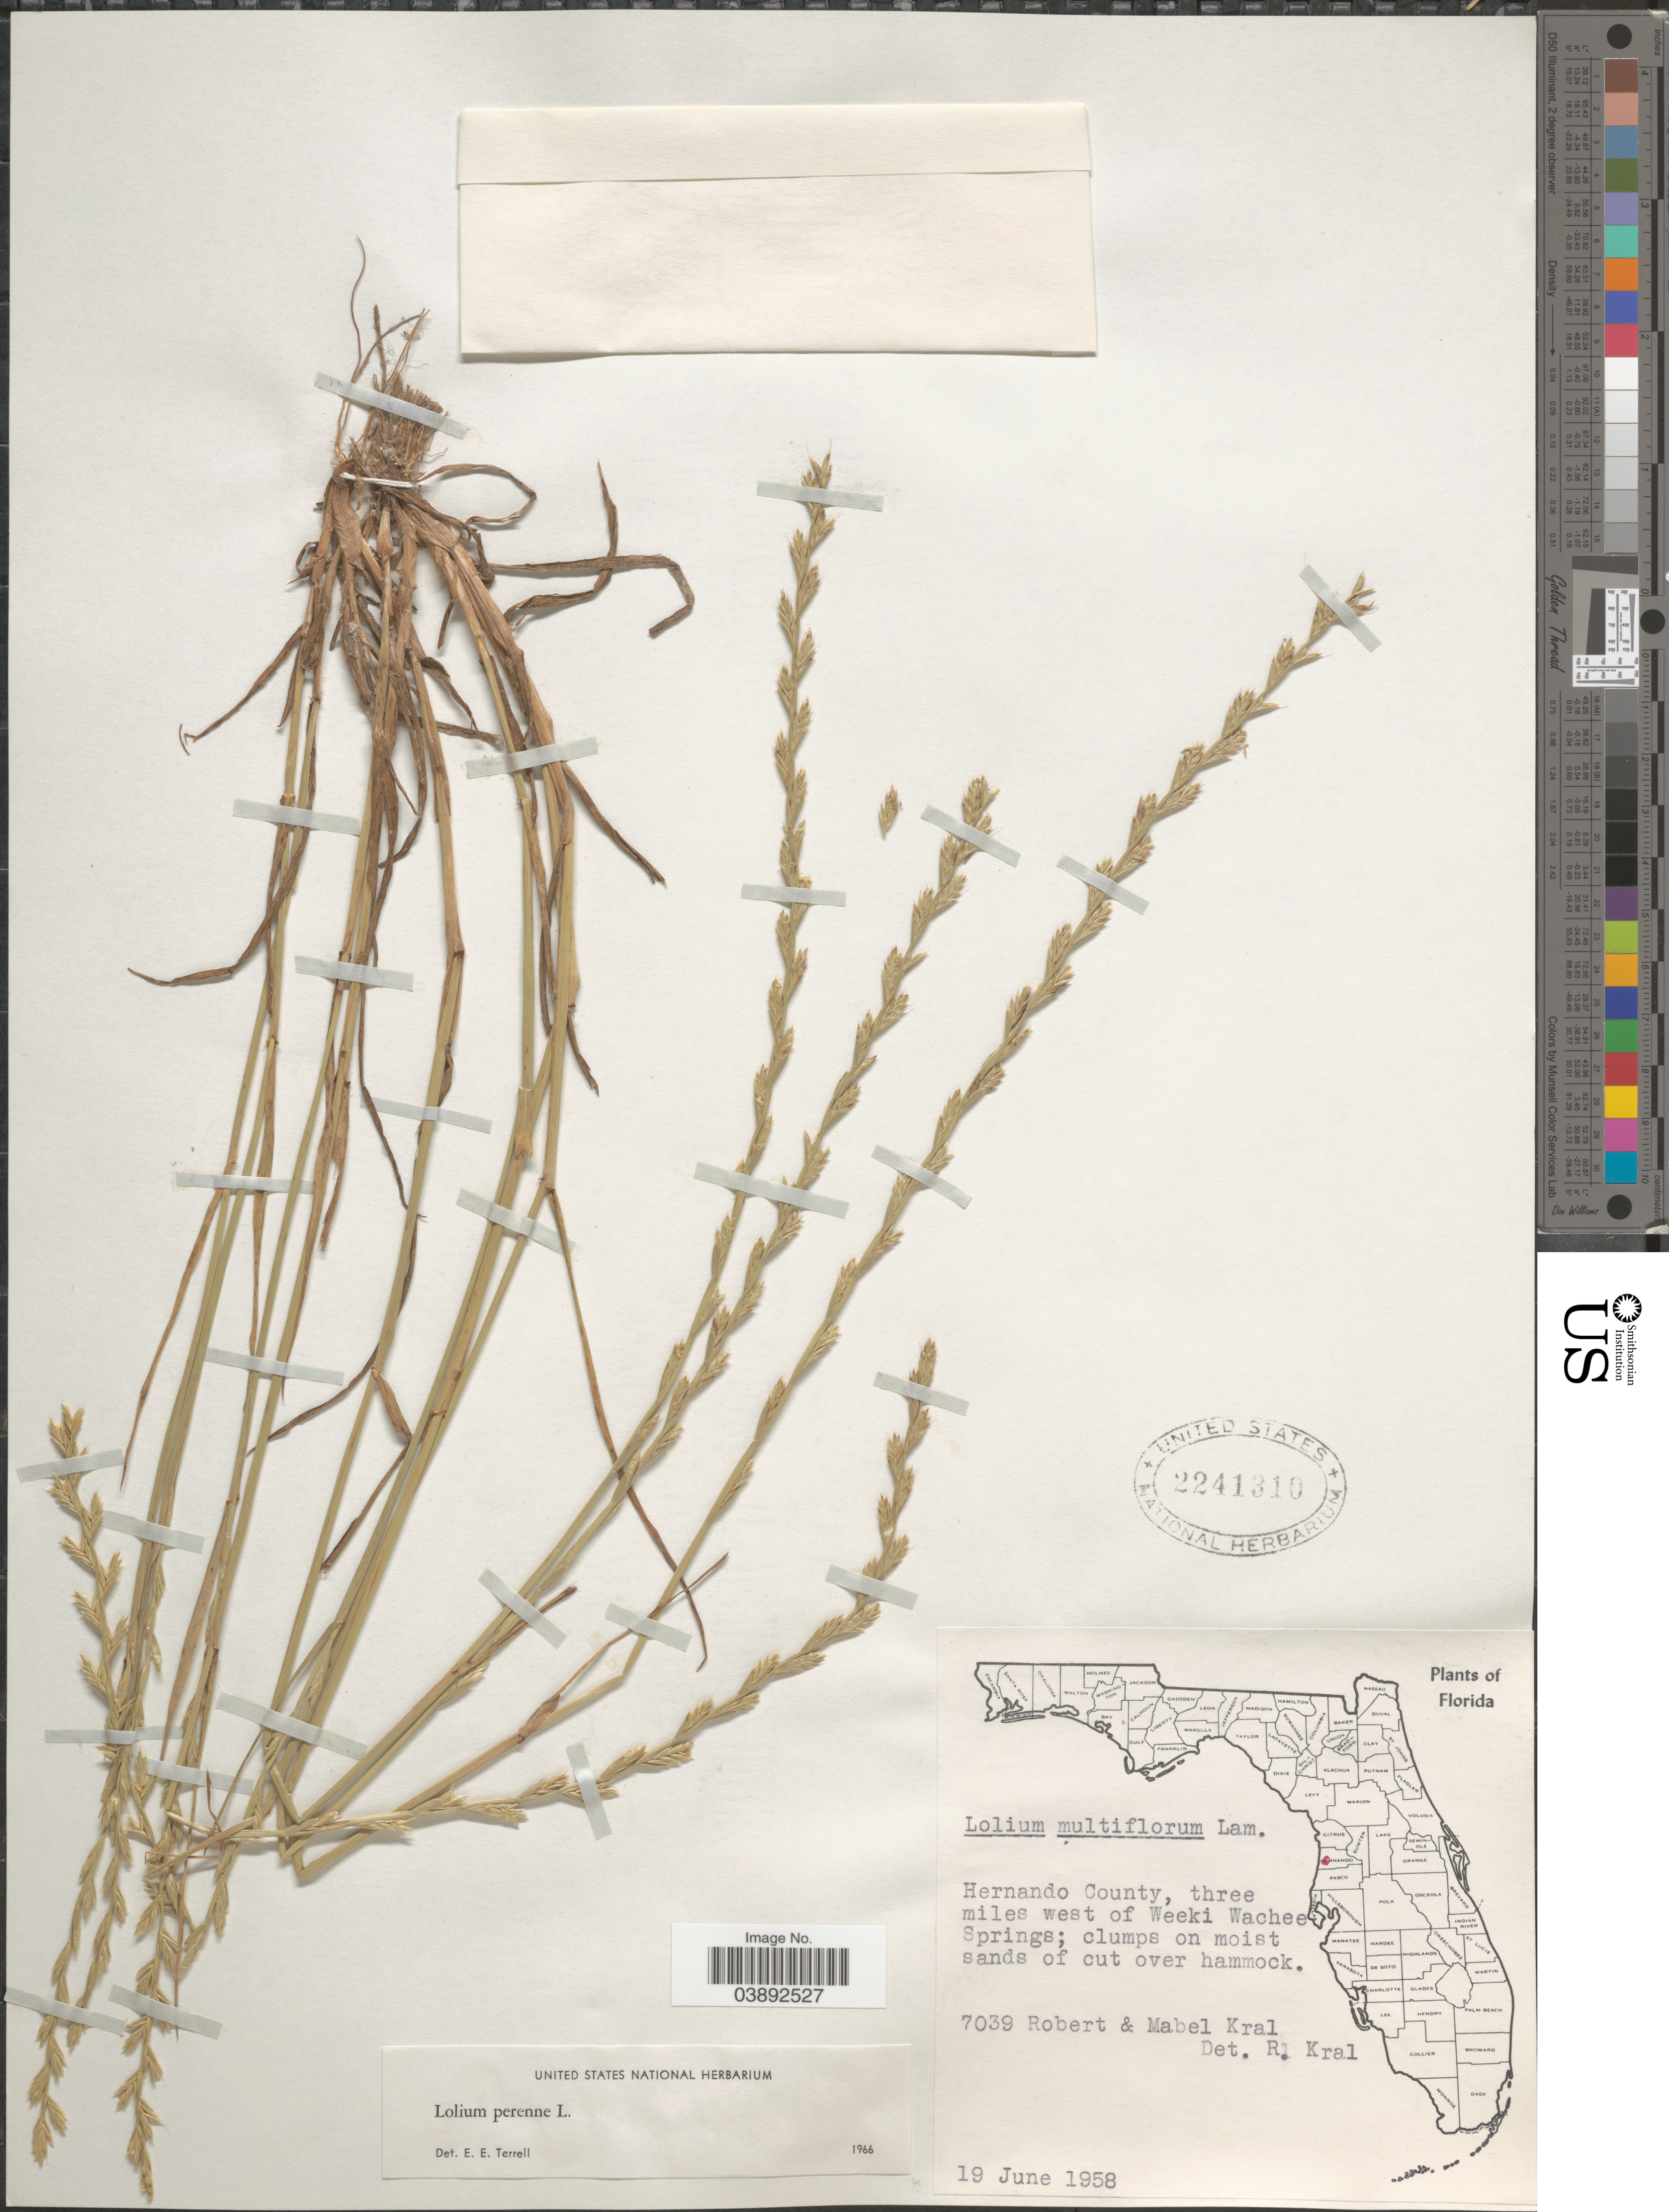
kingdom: Plantae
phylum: Tracheophyta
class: Liliopsida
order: Poales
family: Poaceae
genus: Lolium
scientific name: Lolium perenne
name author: L.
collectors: R. Kral & M. Kral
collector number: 7039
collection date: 1958-06-19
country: United States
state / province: Florida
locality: Hernando County, three miles west of Weeki Wachee Springs.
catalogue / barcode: US 2241310